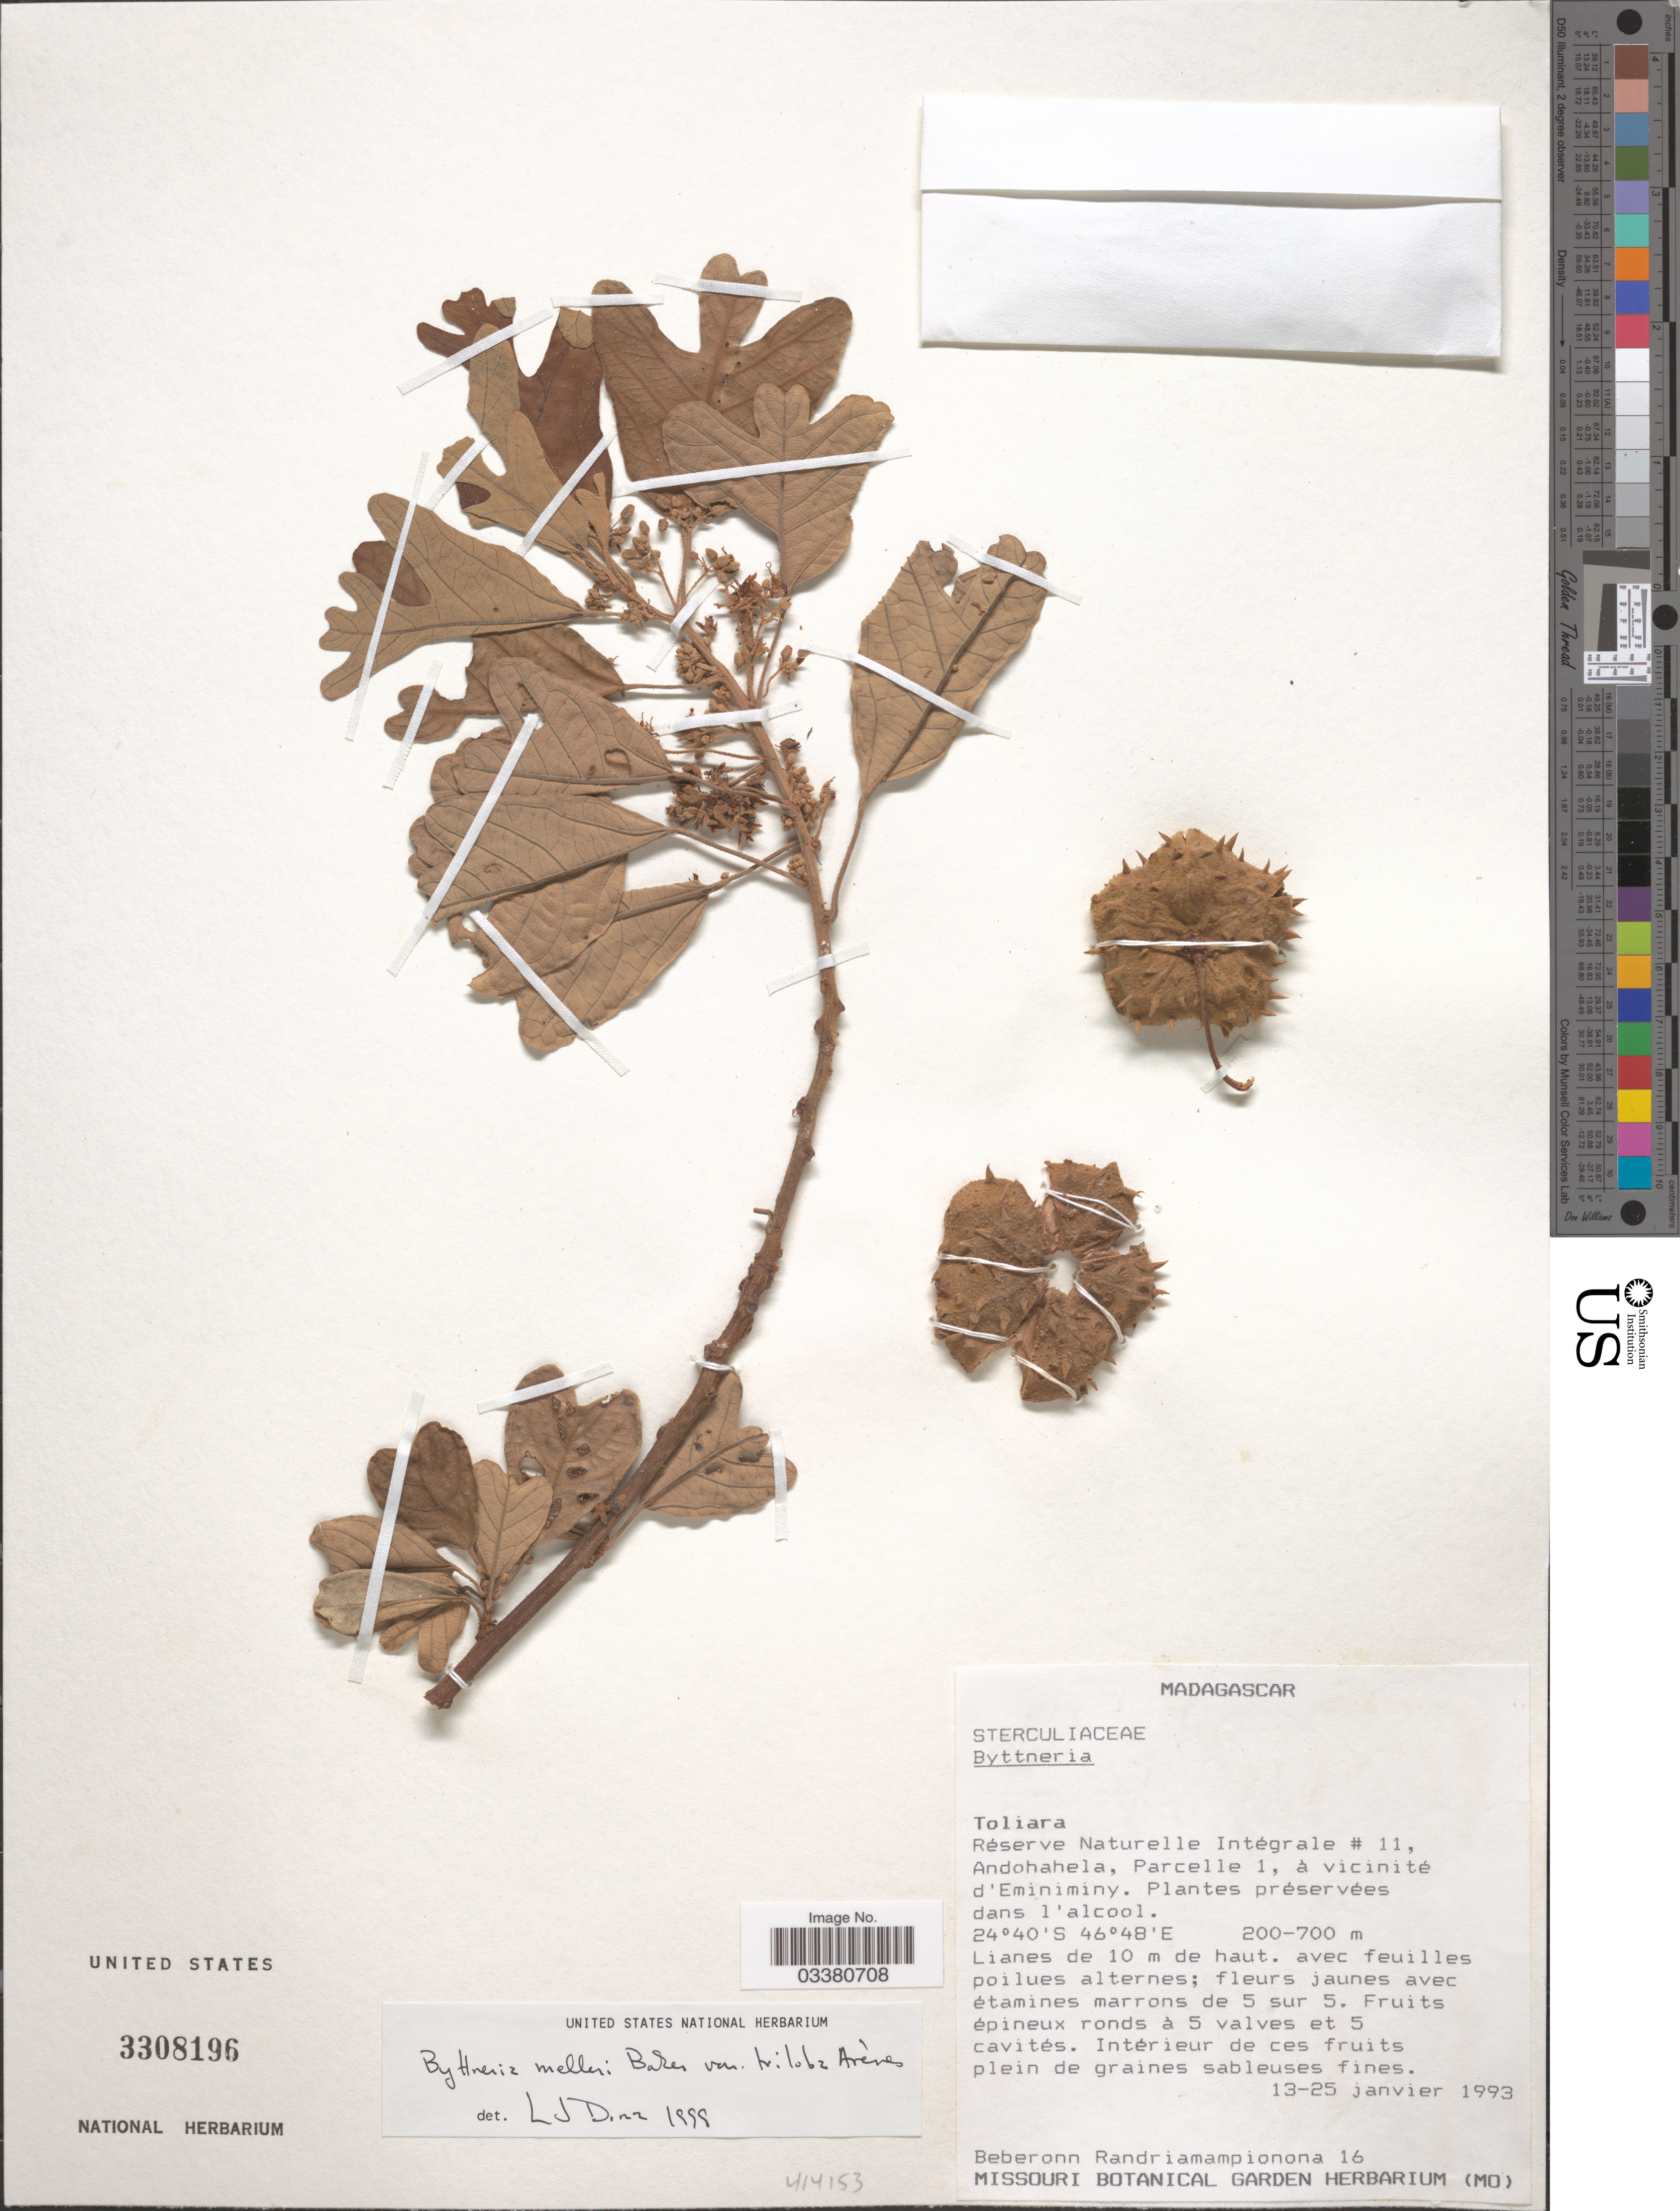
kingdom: Plantae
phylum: Tracheophyta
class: Magnoliopsida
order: Malvales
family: Malvaceae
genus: Byttneria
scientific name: Byttneria melleri var. triloba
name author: Arènes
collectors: B. Randriamampionona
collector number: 16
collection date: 1993-01-13/1993-01-25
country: Madagascar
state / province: Anosy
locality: Réserve Naturelle Intégrale # 11, Andohahela, Parcelle 1, à vicinité d'Eminiminy.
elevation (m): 200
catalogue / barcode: US 3308196